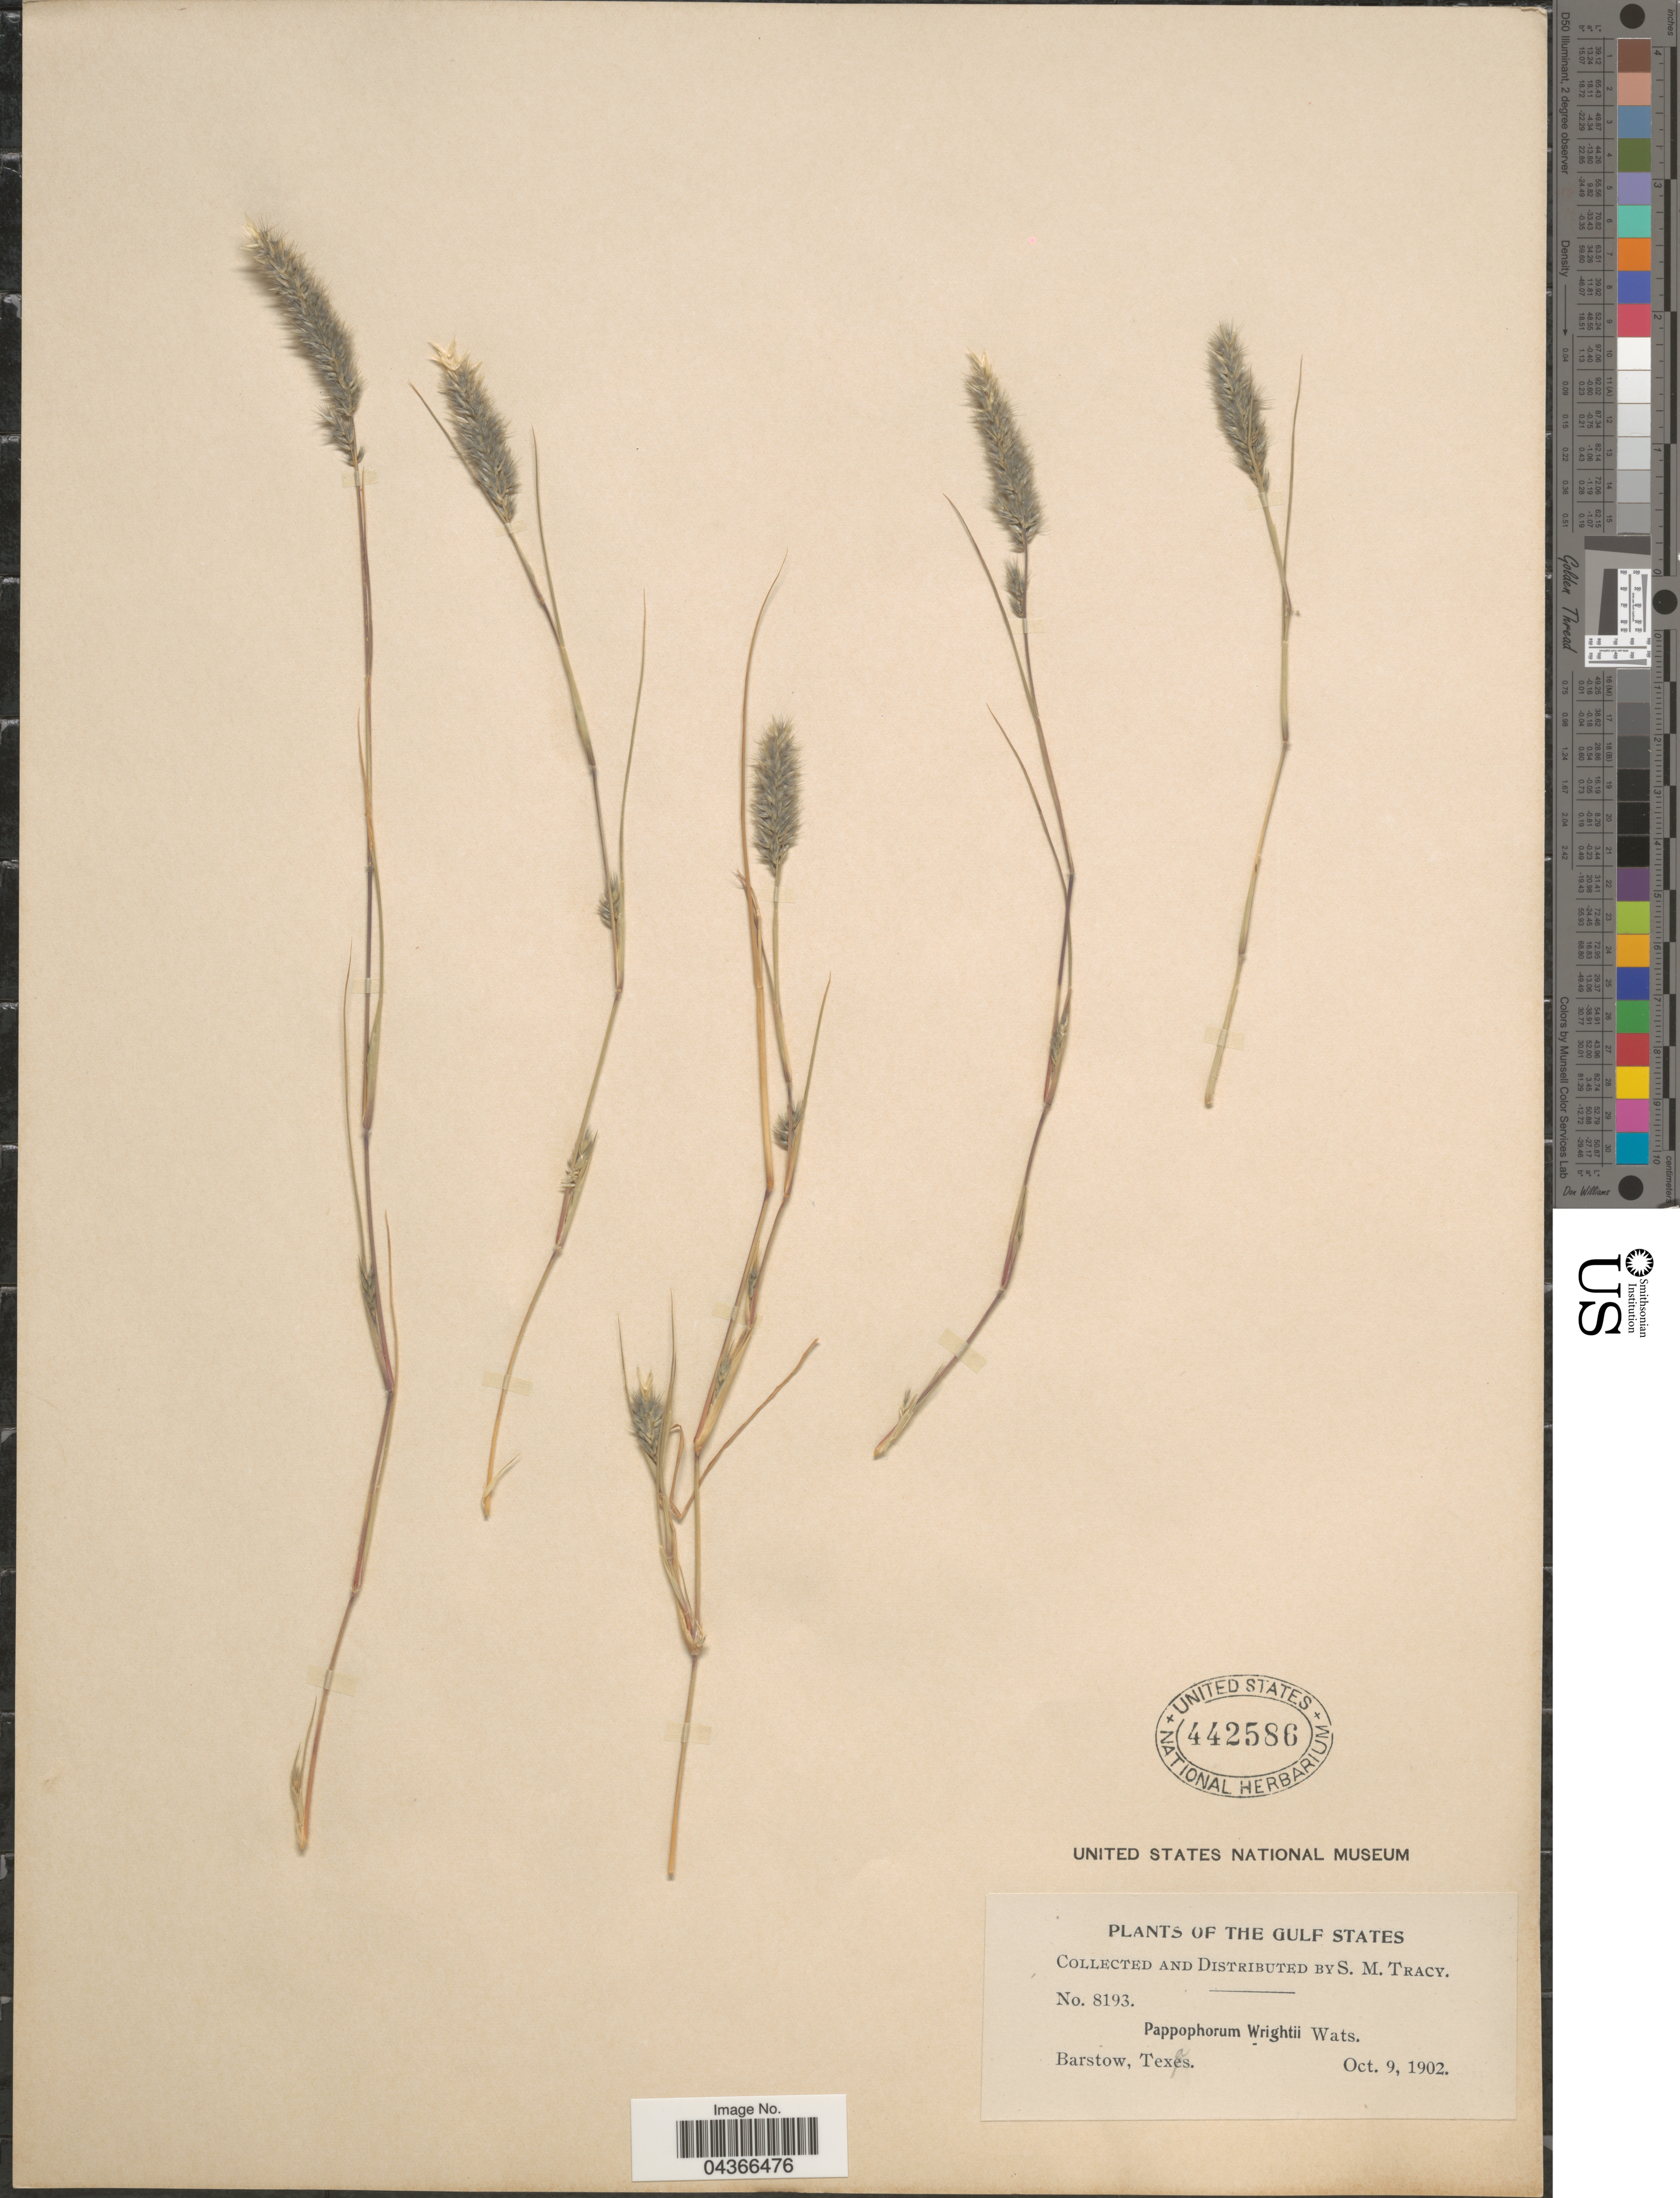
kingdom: Plantae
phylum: Tracheophyta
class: Liliopsida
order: Poales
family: Poaceae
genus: Enneapogon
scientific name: Enneapogon desvauxii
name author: P. Beauv.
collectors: S. M. Tracy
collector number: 8193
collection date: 1902-10-09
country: United States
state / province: Texas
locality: Gulf States. Barstow.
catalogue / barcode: US 442586